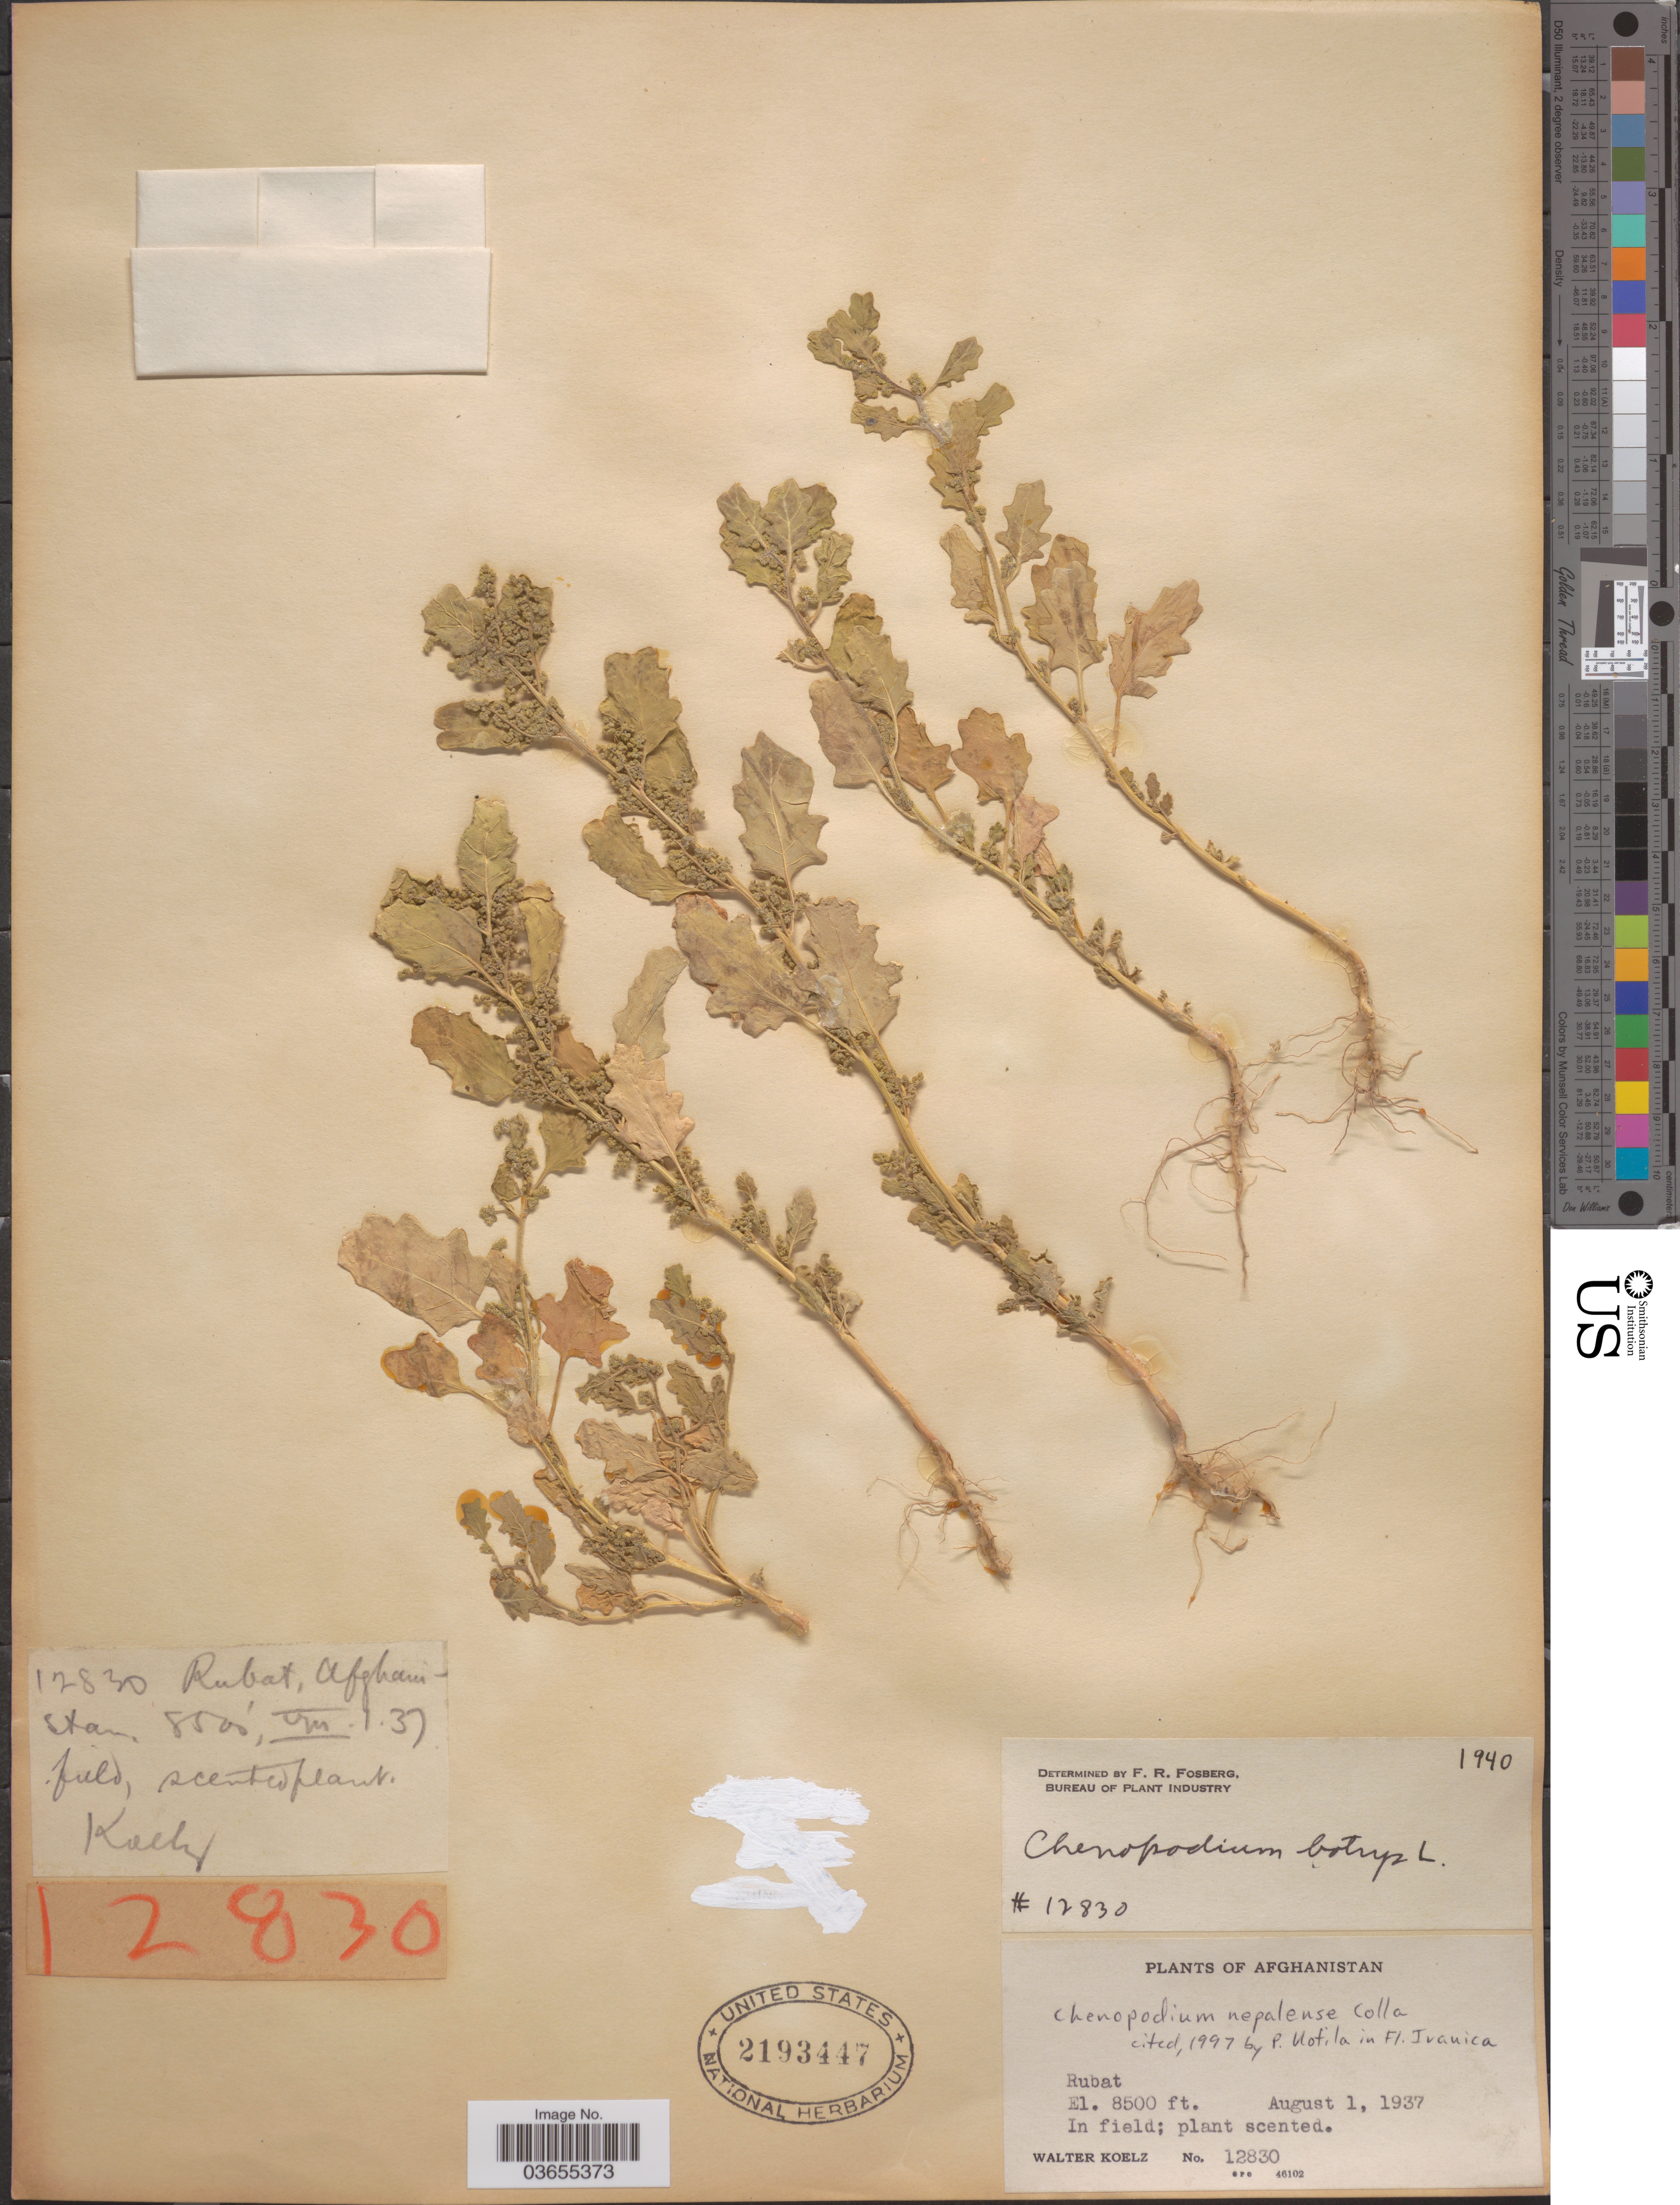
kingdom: Plantae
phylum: Tracheophyta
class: Magnoliopsida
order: Caryophyllales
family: Amaranthaceae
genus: Chenopodium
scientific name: Chenopodium botrys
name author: L.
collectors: W. N. Koelz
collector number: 12830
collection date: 1937-08-01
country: Afghanistan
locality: Rubat.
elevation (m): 2591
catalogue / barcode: US 2193447